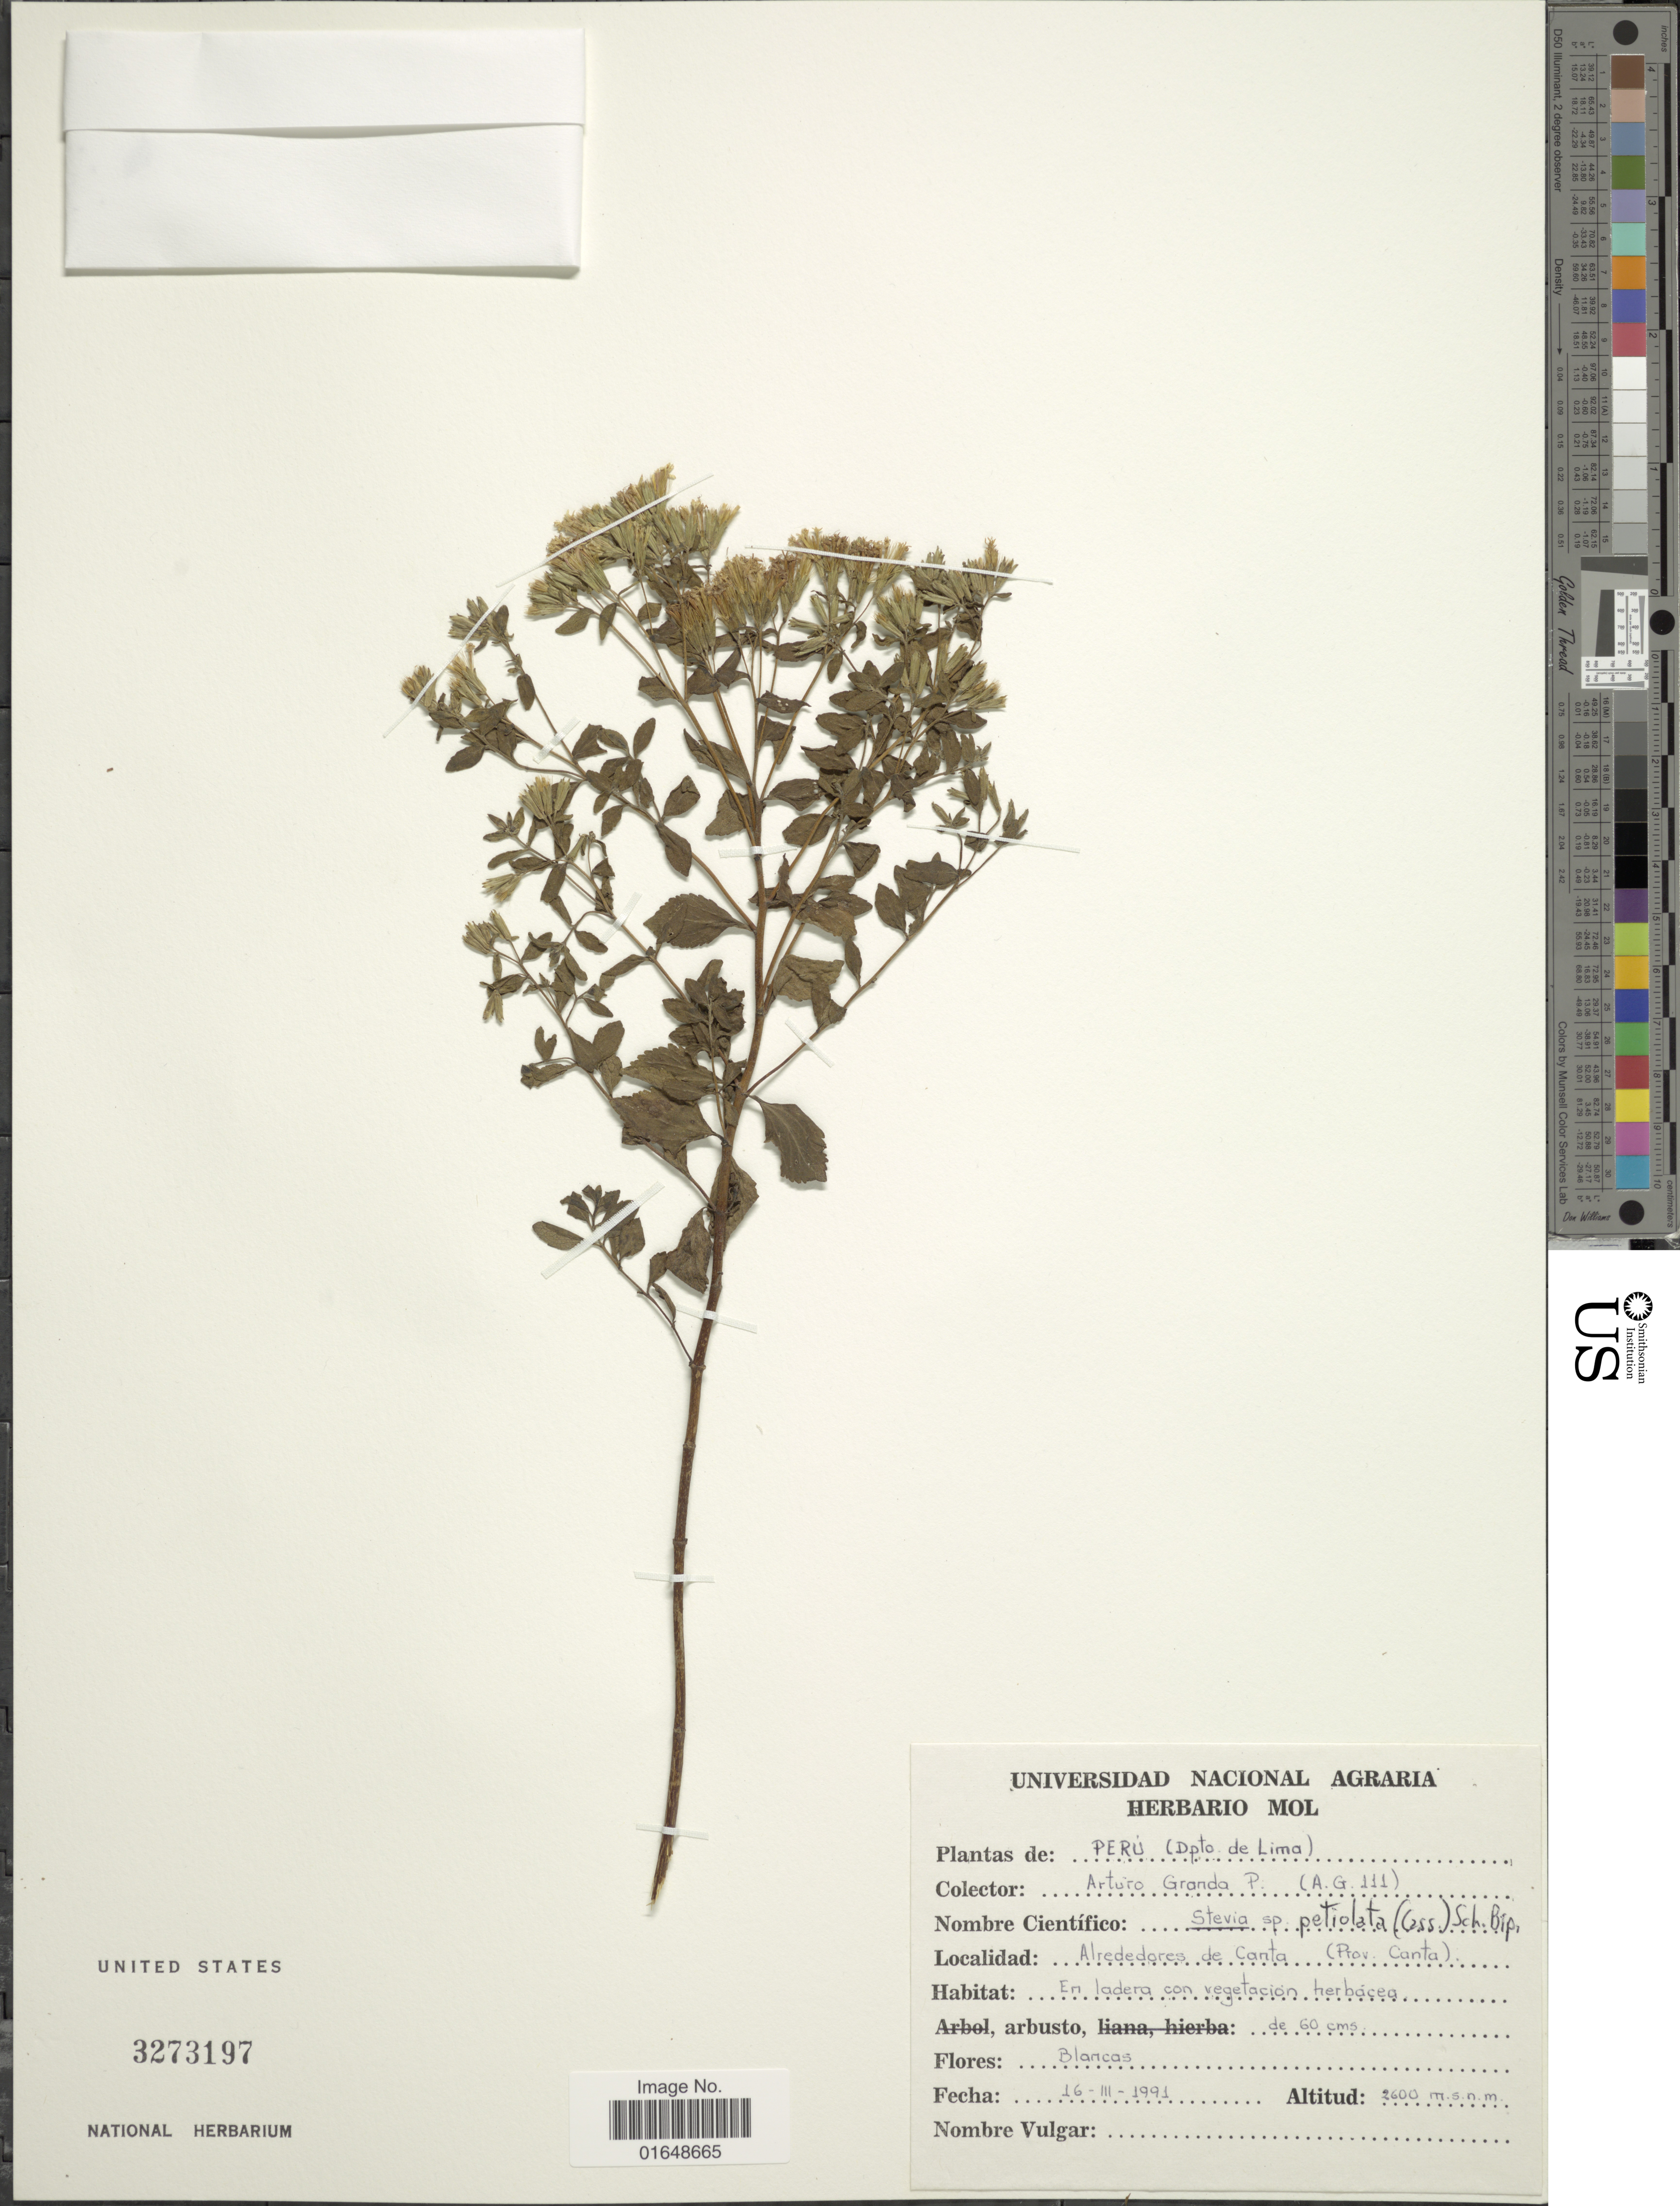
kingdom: Plantae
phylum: Tracheophyta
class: Magnoliopsida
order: Asterales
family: Asteraceae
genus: Stevia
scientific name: Stevia petiolata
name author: (Cass.) Sch. Bip. in Klotzsch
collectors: A. Granda Paucar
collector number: AG111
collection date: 1991-03-16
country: Peru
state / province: Lima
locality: Perú (Dpto. de Lima). Alrededores de Canta (Prov. Canta).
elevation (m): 2600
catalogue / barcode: US 3273197